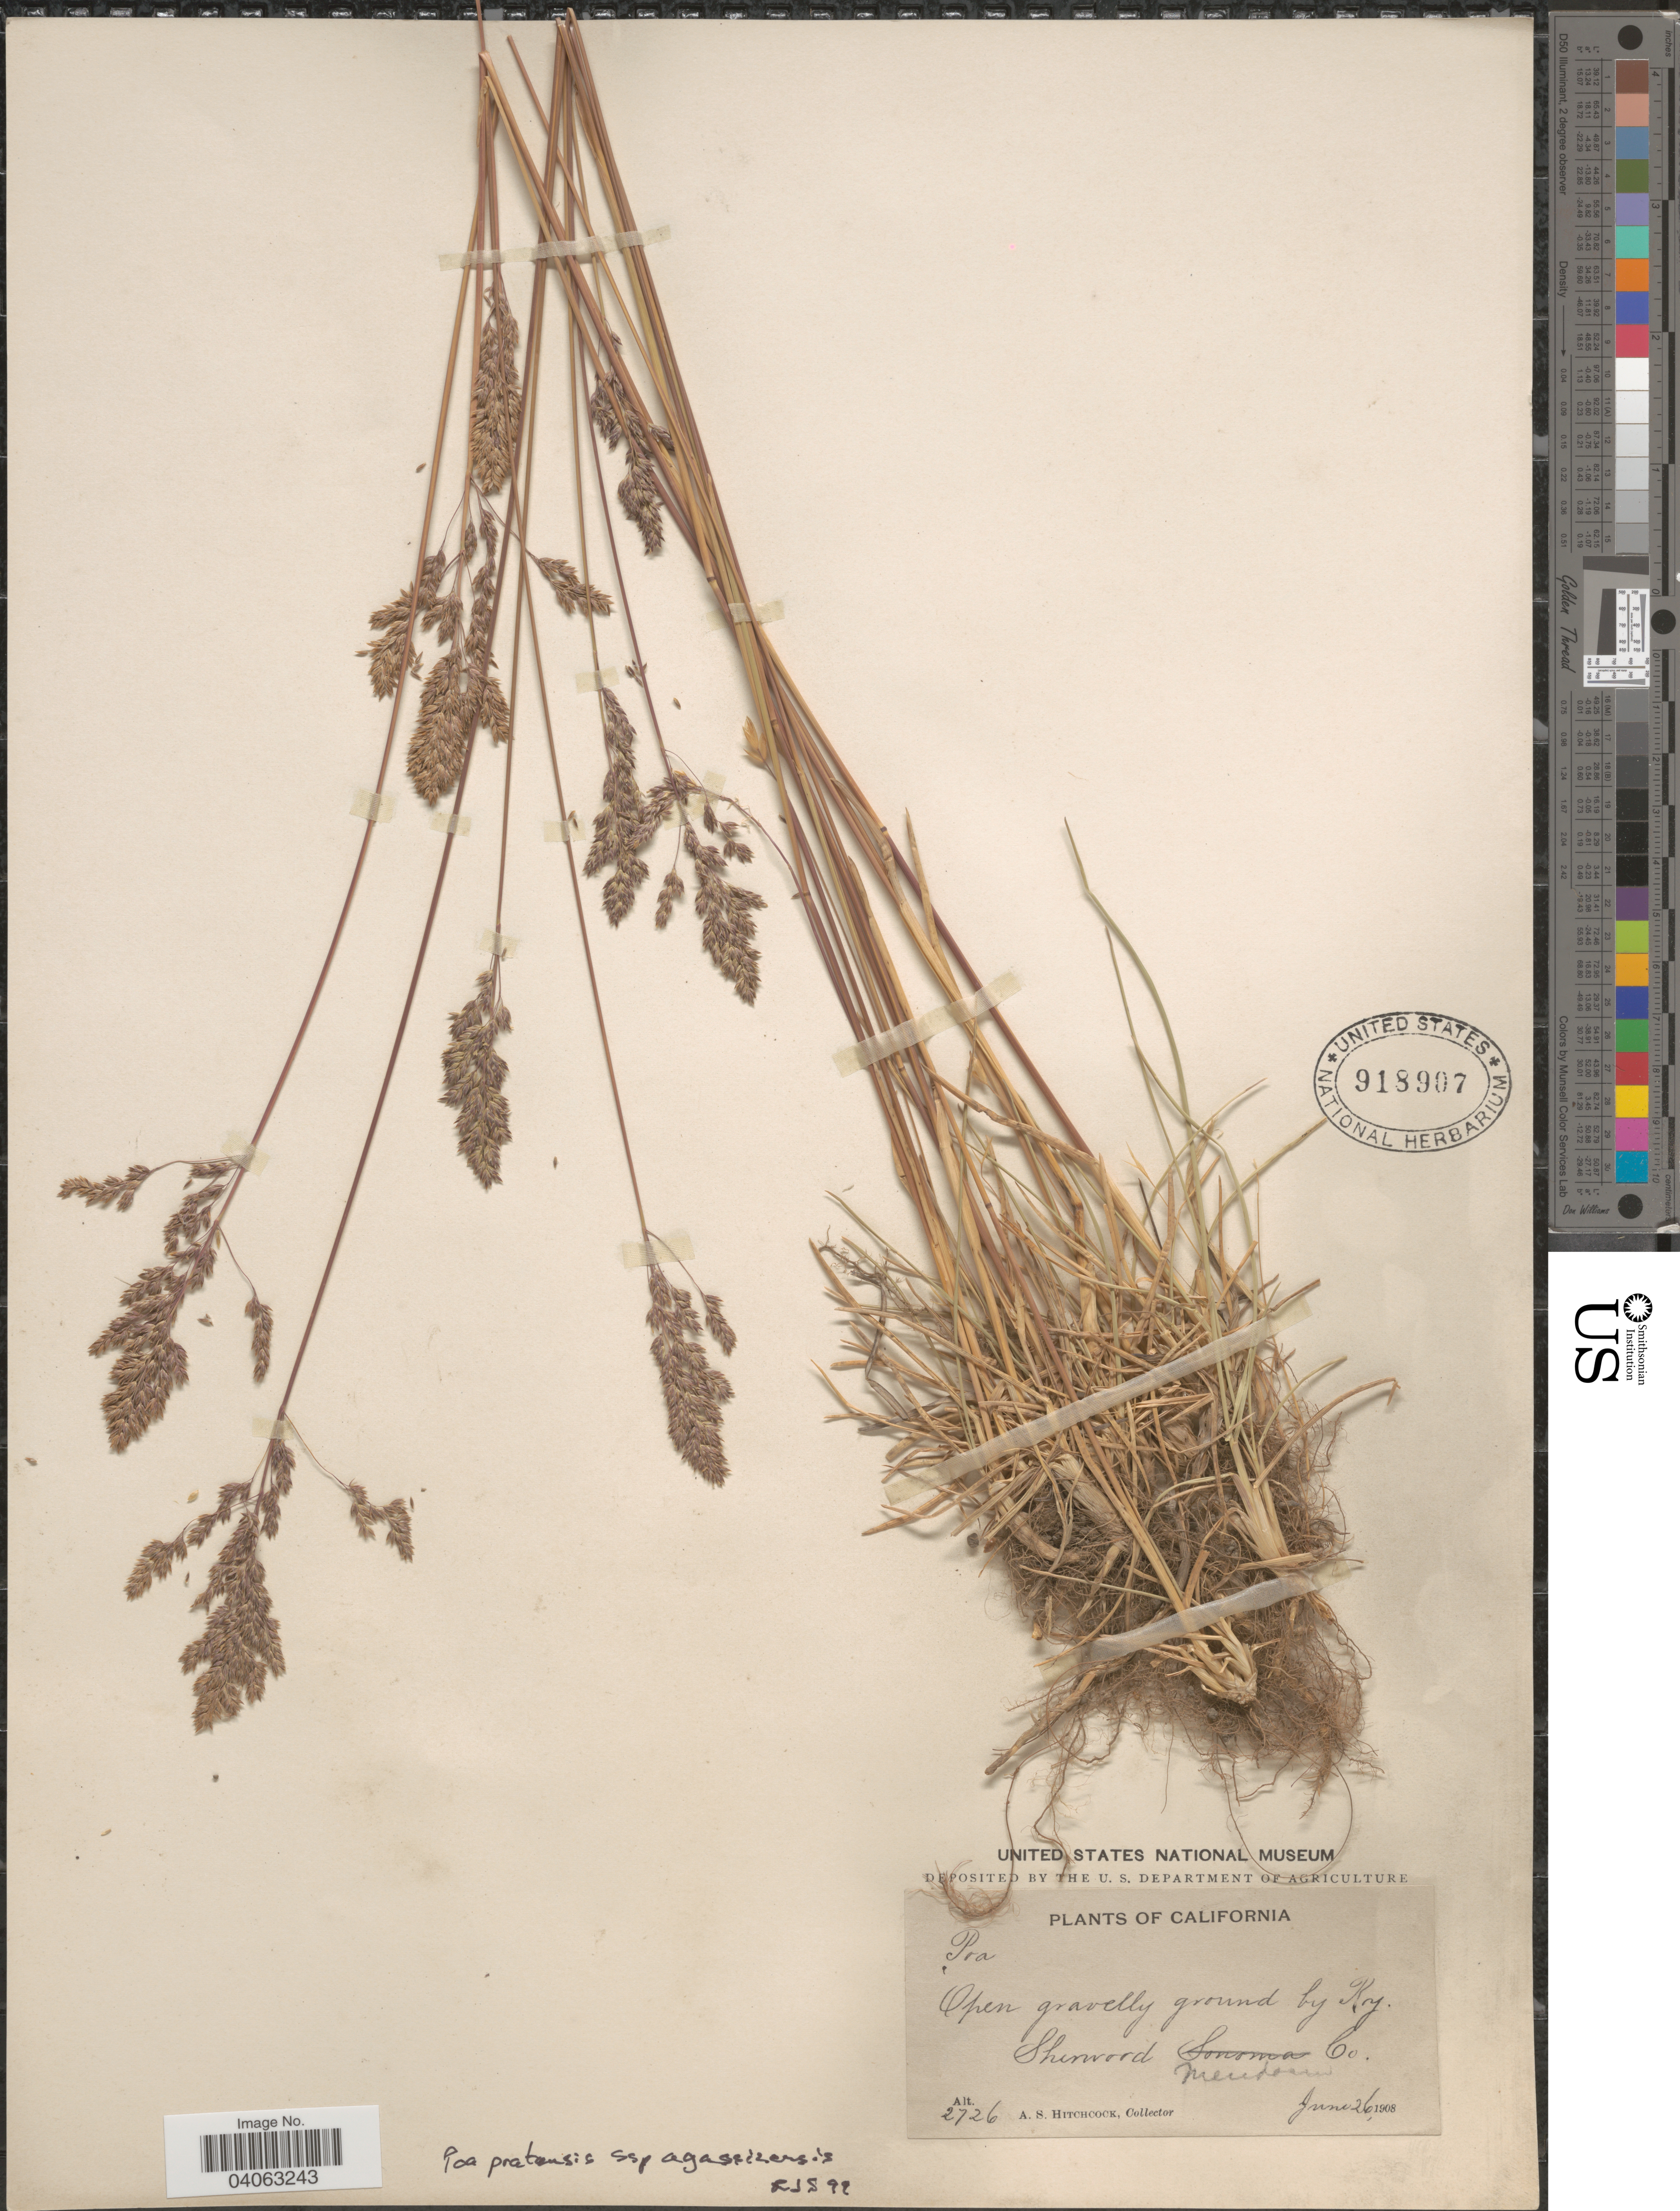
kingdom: Plantae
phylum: Tracheophyta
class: Liliopsida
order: Poales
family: Poaceae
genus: Poa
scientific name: Poa pratensis subsp. agassizensis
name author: (B. Boivin & D. Löve) Roy L. Taylor & MacBryde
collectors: A. S. Hitchcock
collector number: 2726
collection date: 1908-06-26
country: United States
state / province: California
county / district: Mendocino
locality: By Ry. Sherwood Mendocino Co.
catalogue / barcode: US 918907